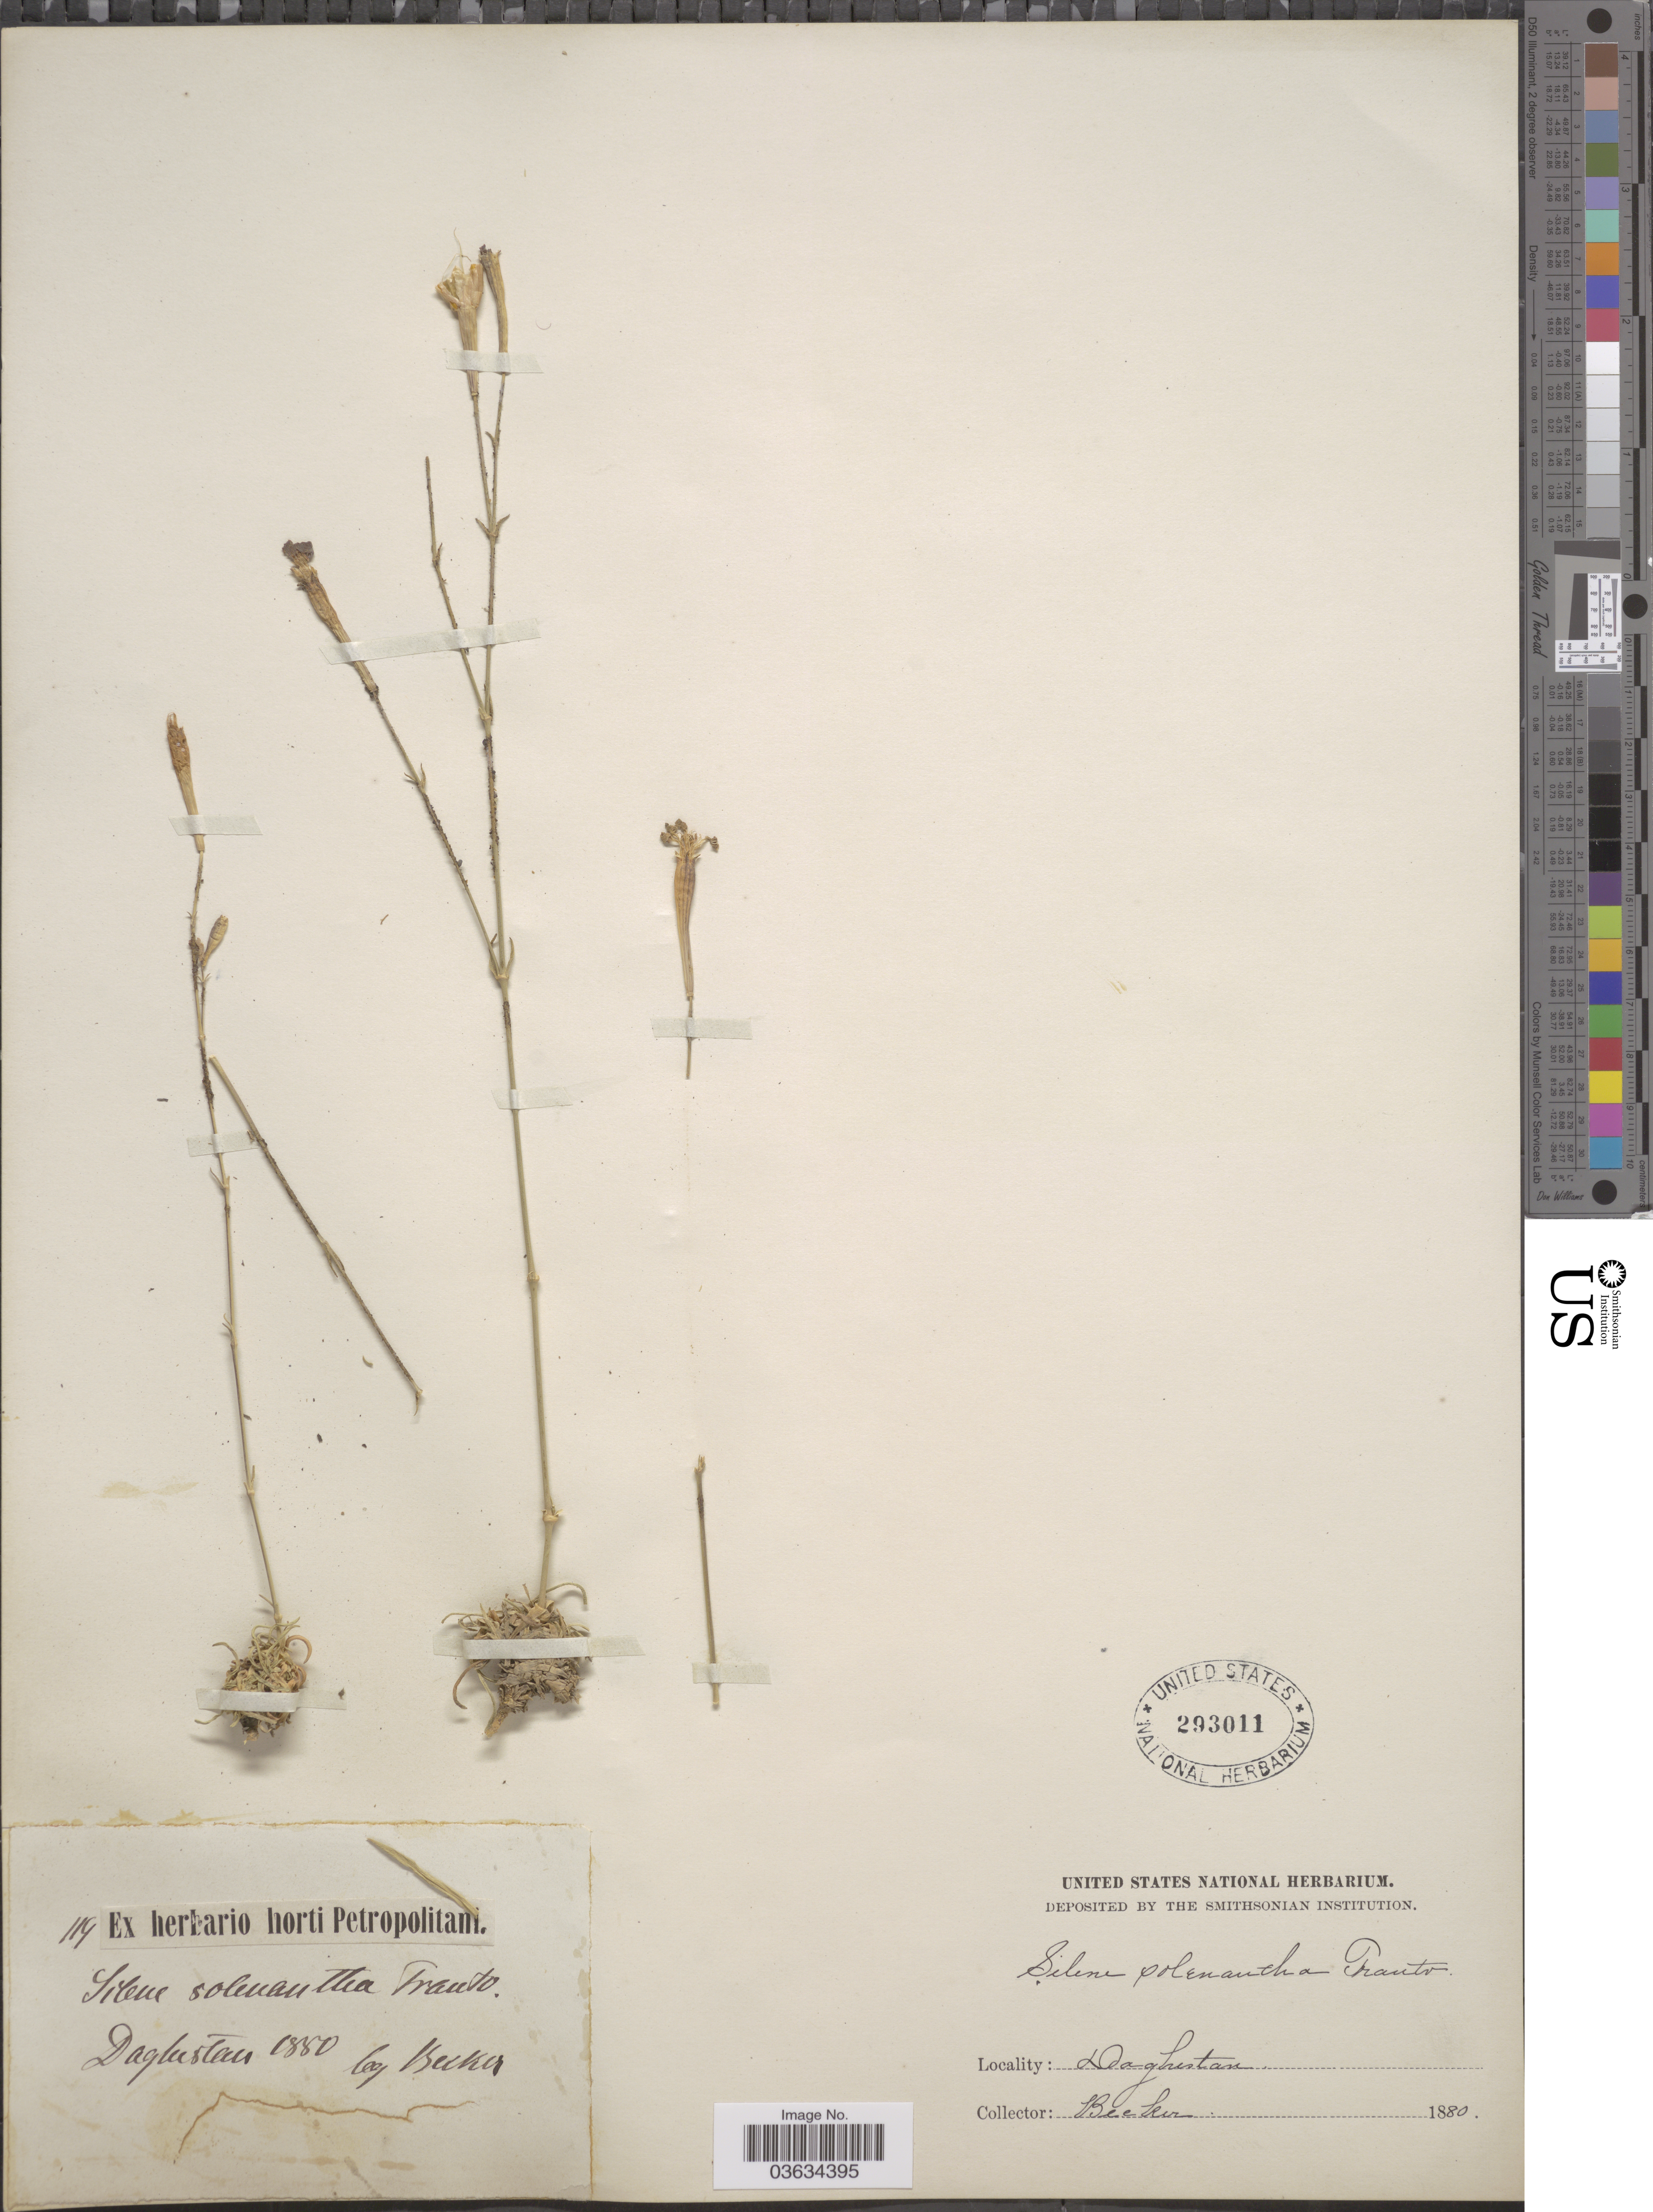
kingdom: Plantae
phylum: Tracheophyta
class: Magnoliopsida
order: Caryophyllales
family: Caryophyllaceae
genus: Silene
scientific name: Silene solenantha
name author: Trautv.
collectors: -. Becker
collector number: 119*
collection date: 1880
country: Russian Federation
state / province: Dagestan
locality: Daghestan.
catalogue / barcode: US 293011